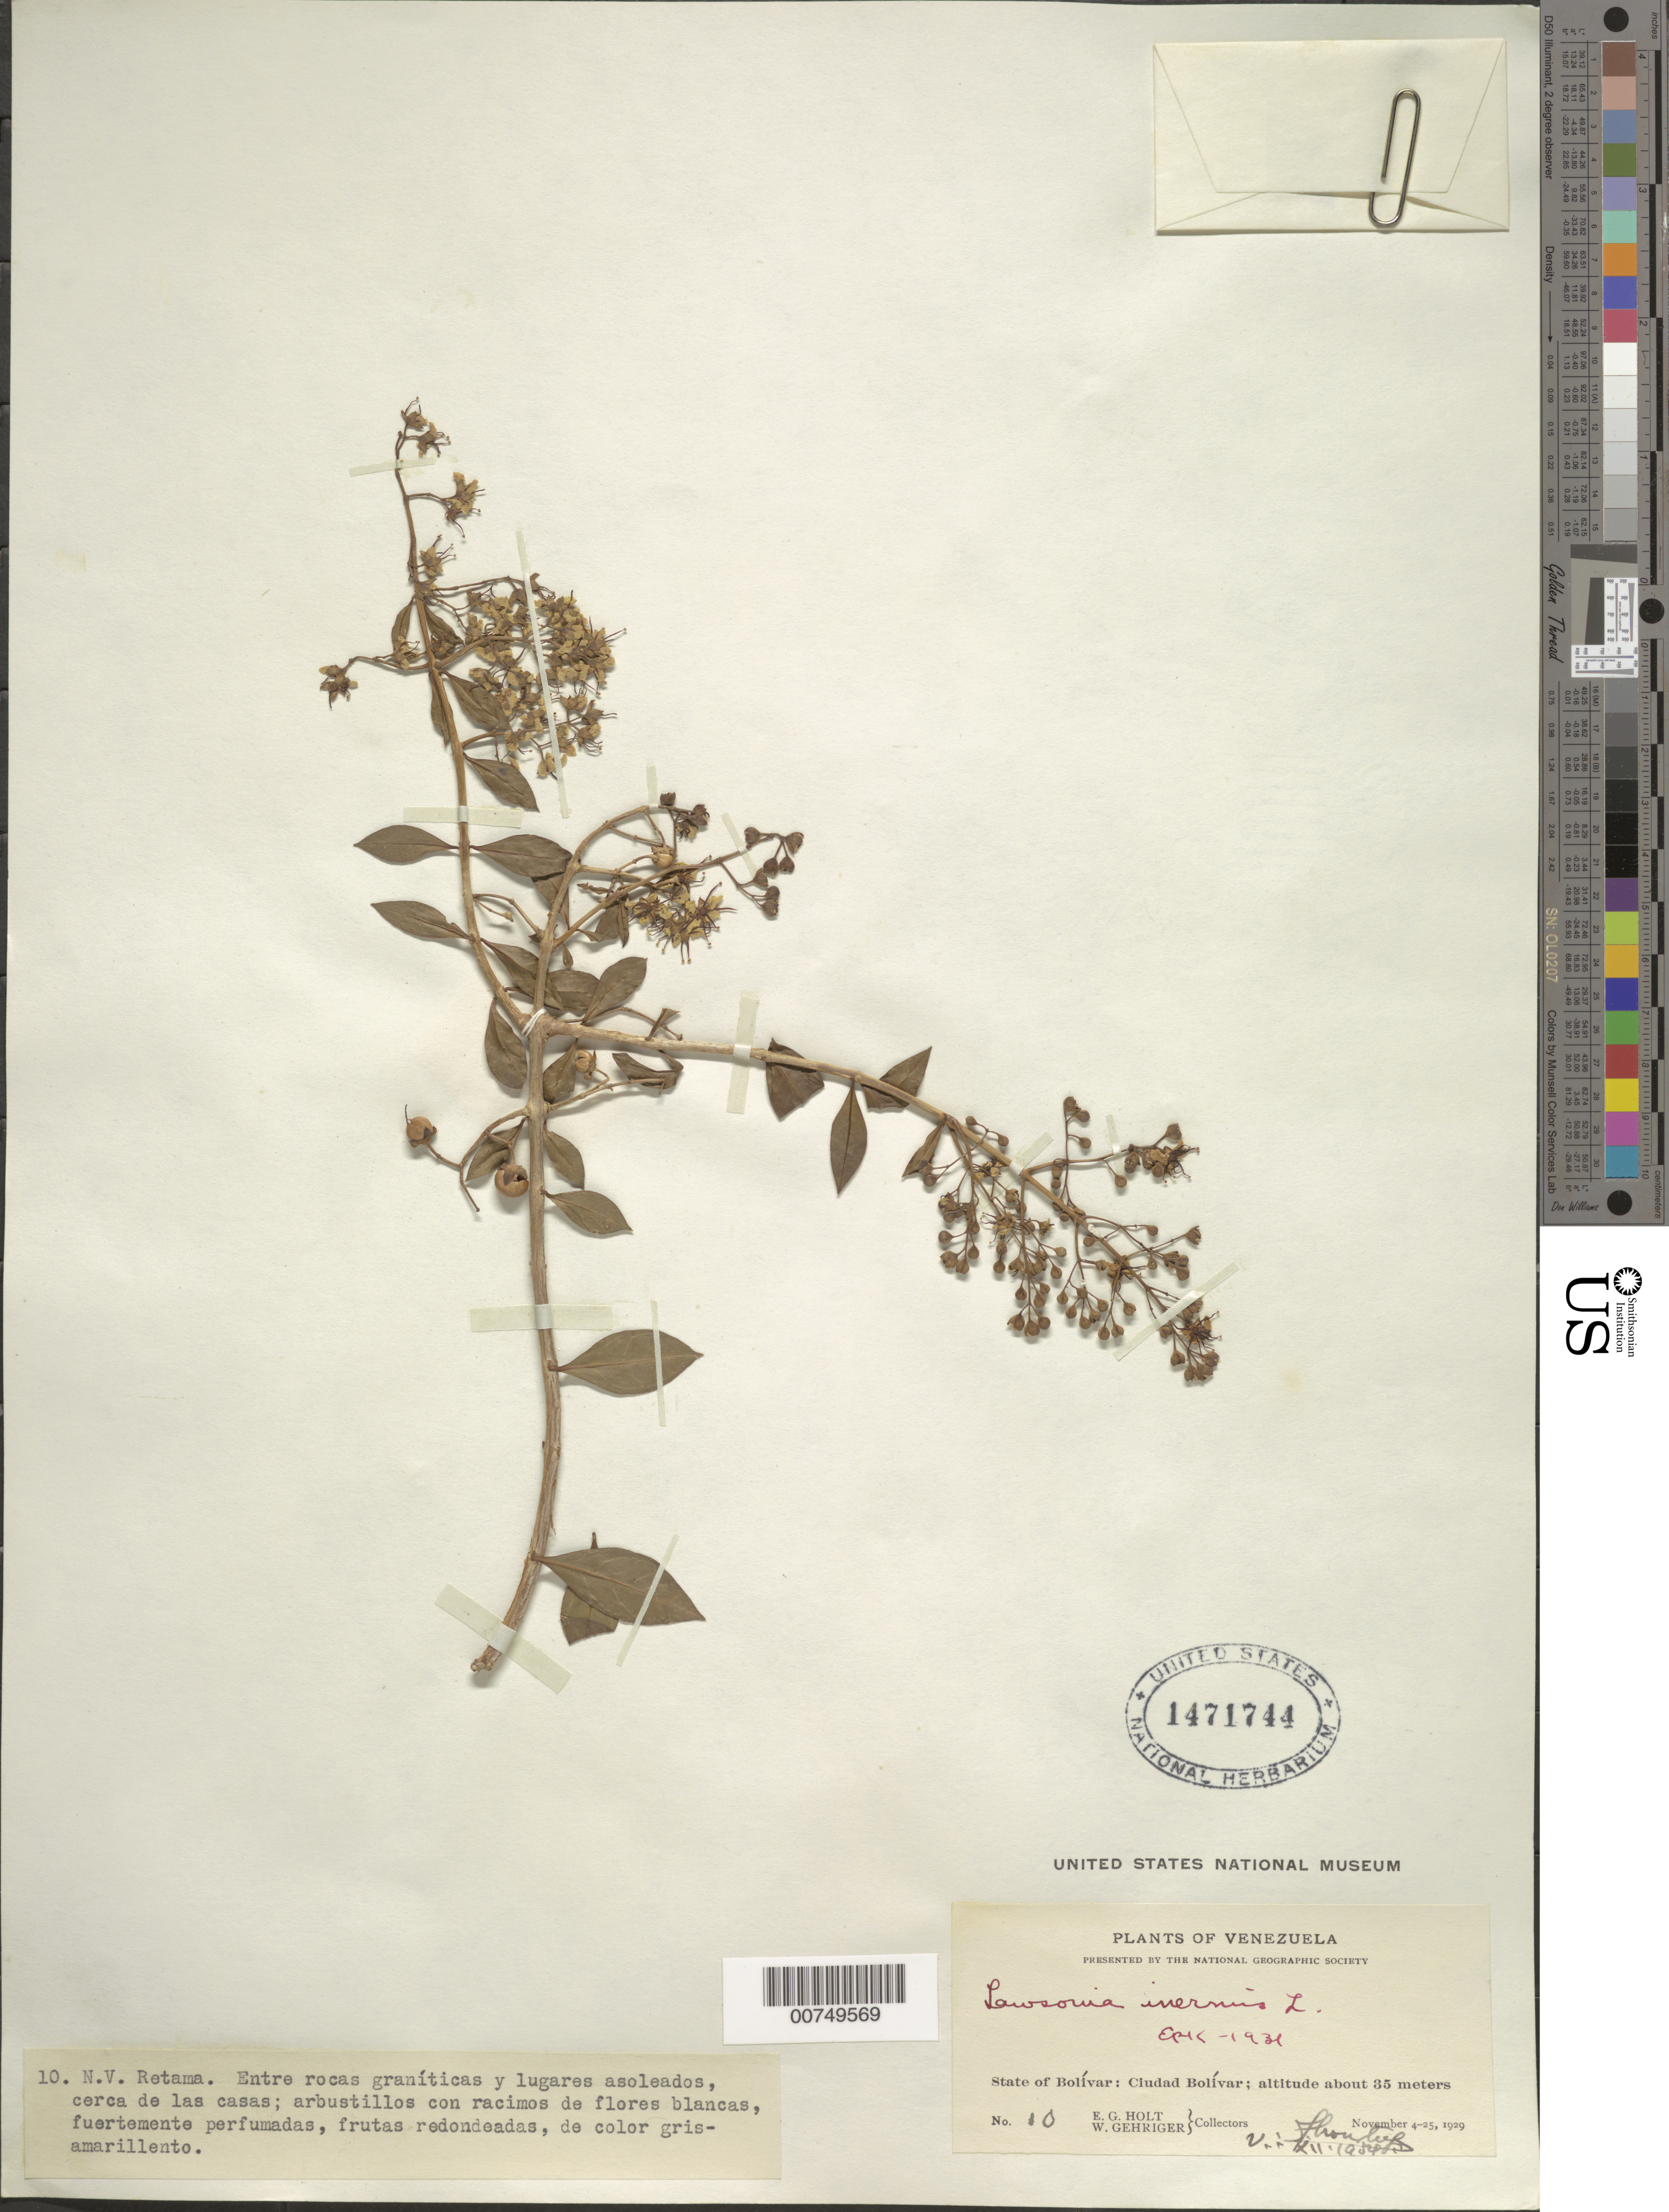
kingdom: Plantae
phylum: Tracheophyta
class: Magnoliopsida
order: Myrtales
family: Lythraceae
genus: Lawsonia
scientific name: Lawsonia inermis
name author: L.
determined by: Lourteig, A.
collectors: E. Holt & W. Gehriger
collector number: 10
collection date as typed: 4-Nov-29 to 25-Nov-29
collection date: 1929-11-04/1929-11-25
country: Venezuela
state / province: Bolívar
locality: Ciudad Bolívar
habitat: Entre rocas graníticas y lugares asoleados, cerca de las casas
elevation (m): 35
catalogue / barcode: US 1471744